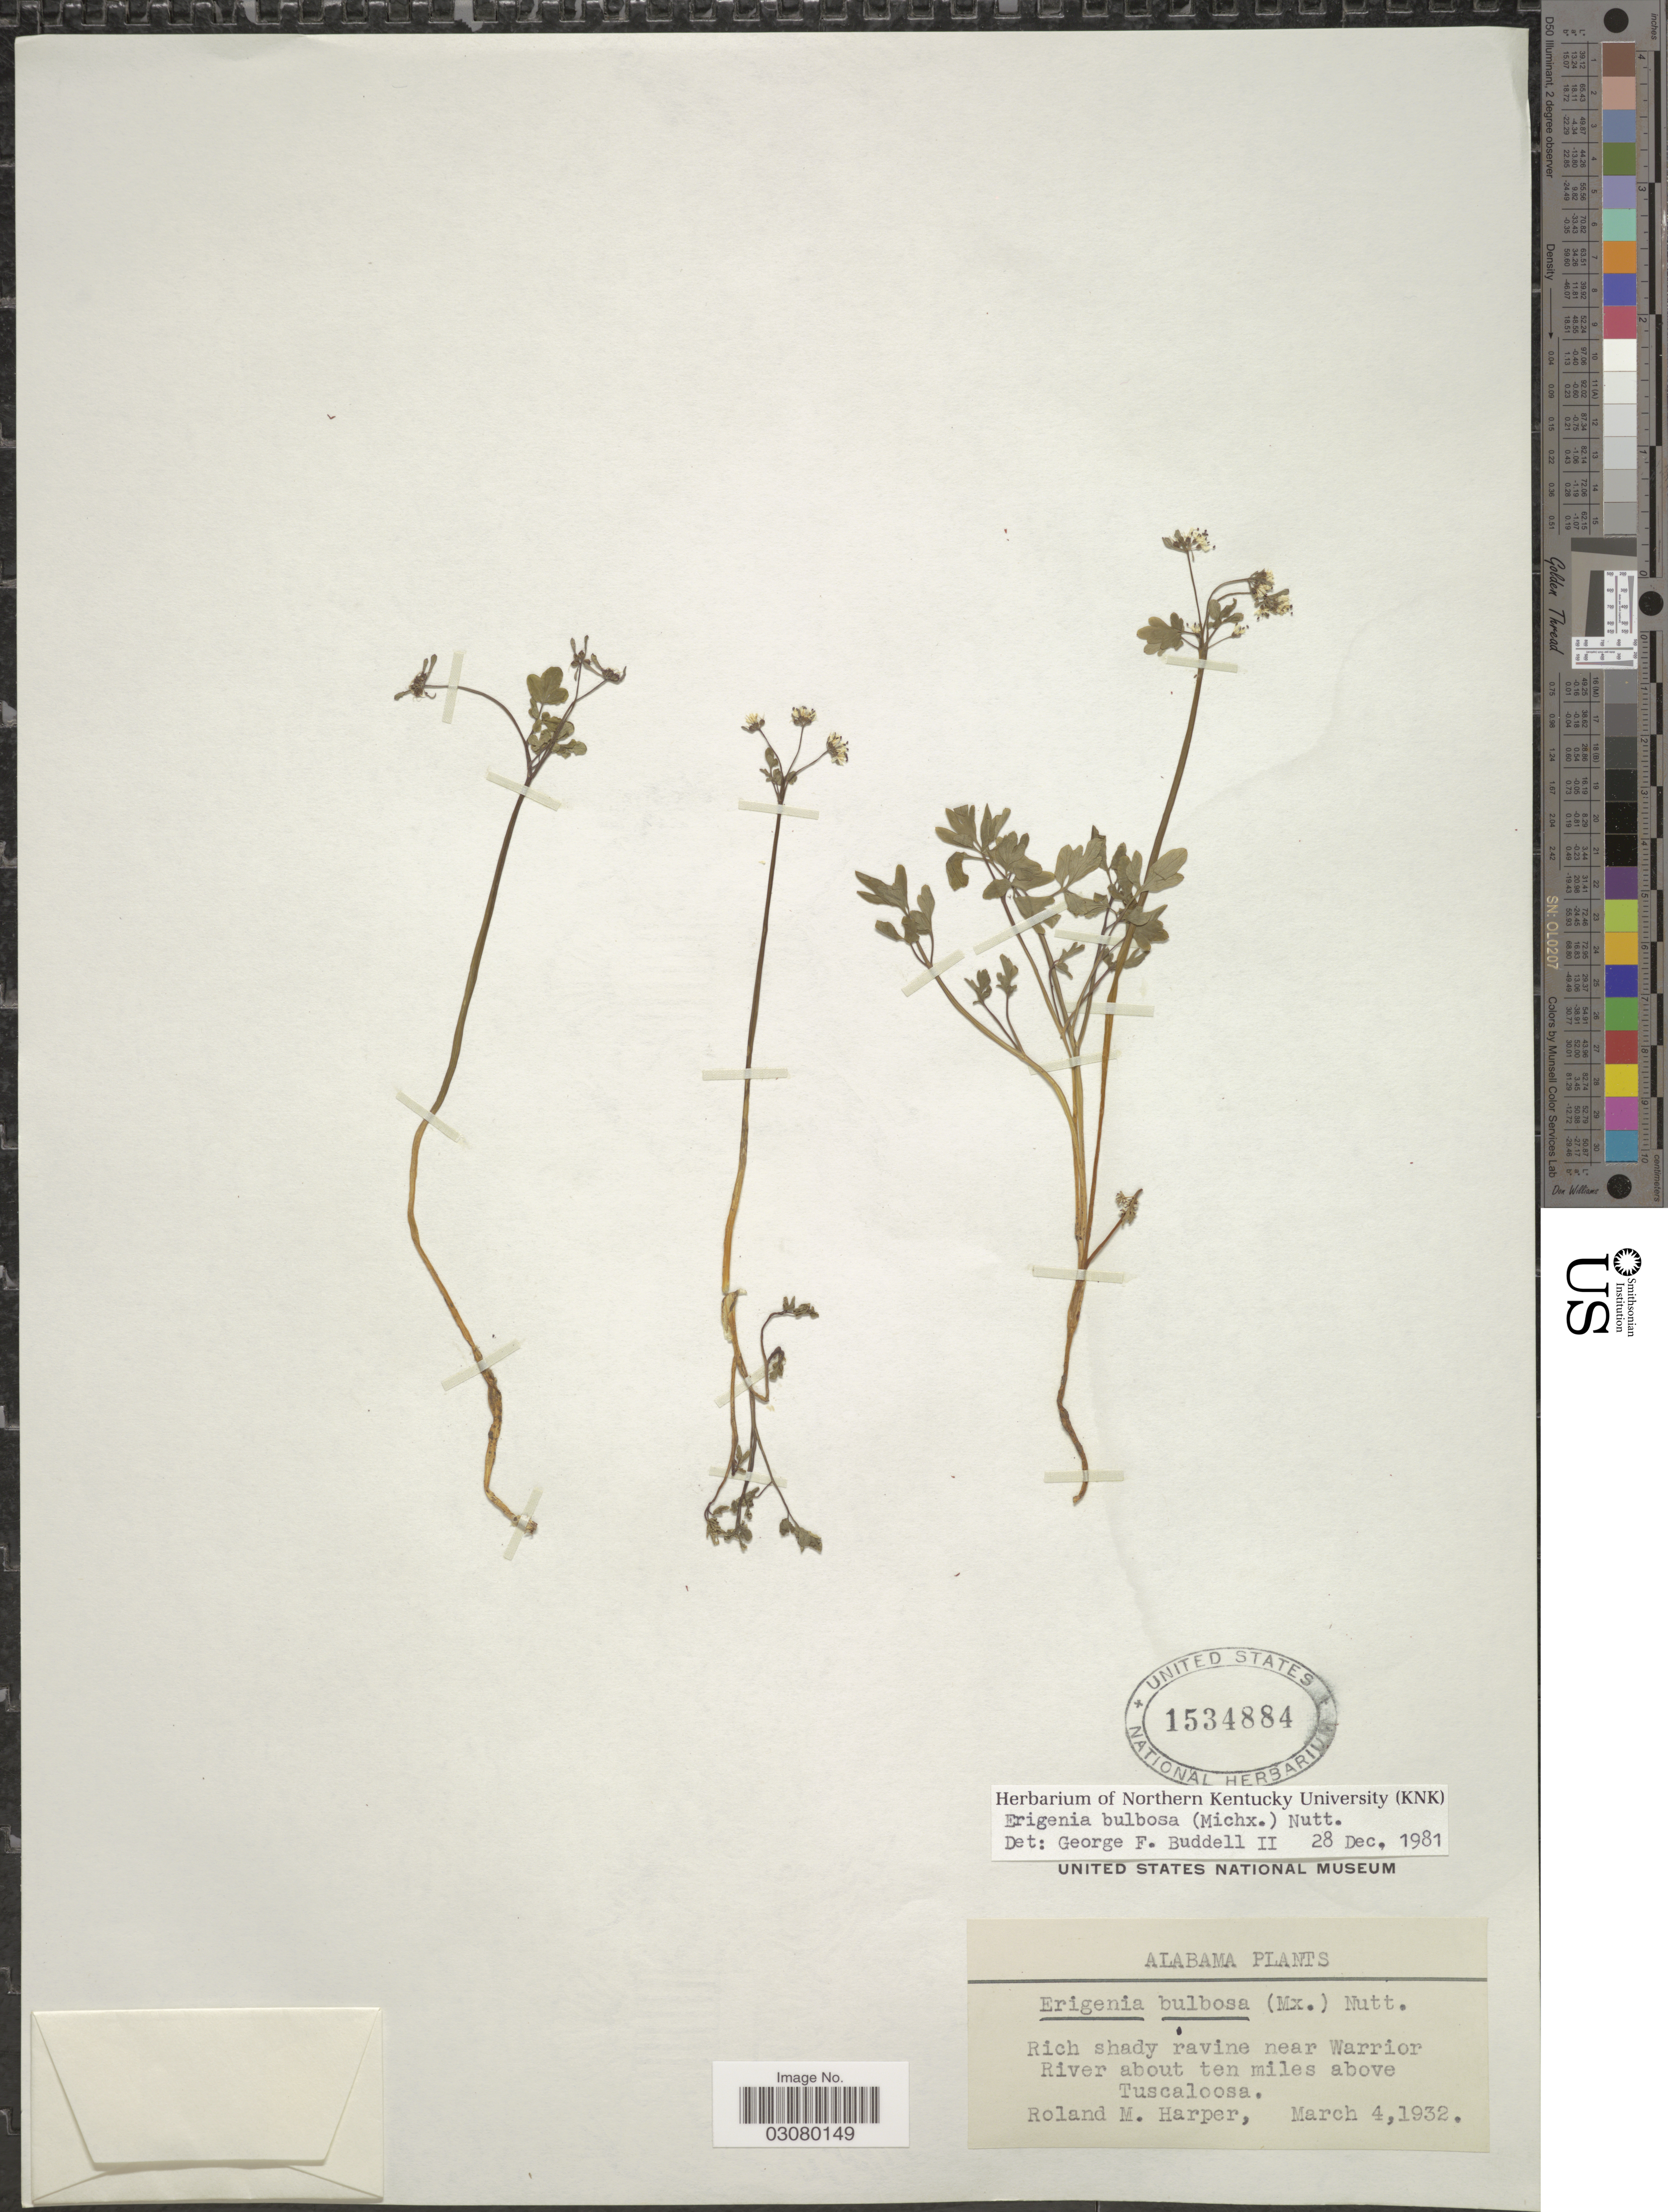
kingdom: Plantae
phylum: Tracheophyta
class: Magnoliopsida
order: Apiales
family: Apiaceae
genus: Erigenia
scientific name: Erigenia bulbosa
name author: (Michx.) Nutt.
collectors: R. M. Harper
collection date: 1932-03-04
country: United States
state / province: Alabama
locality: Ravine near Warrior River about ten miles above Tuscaloosa.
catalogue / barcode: US 1534884